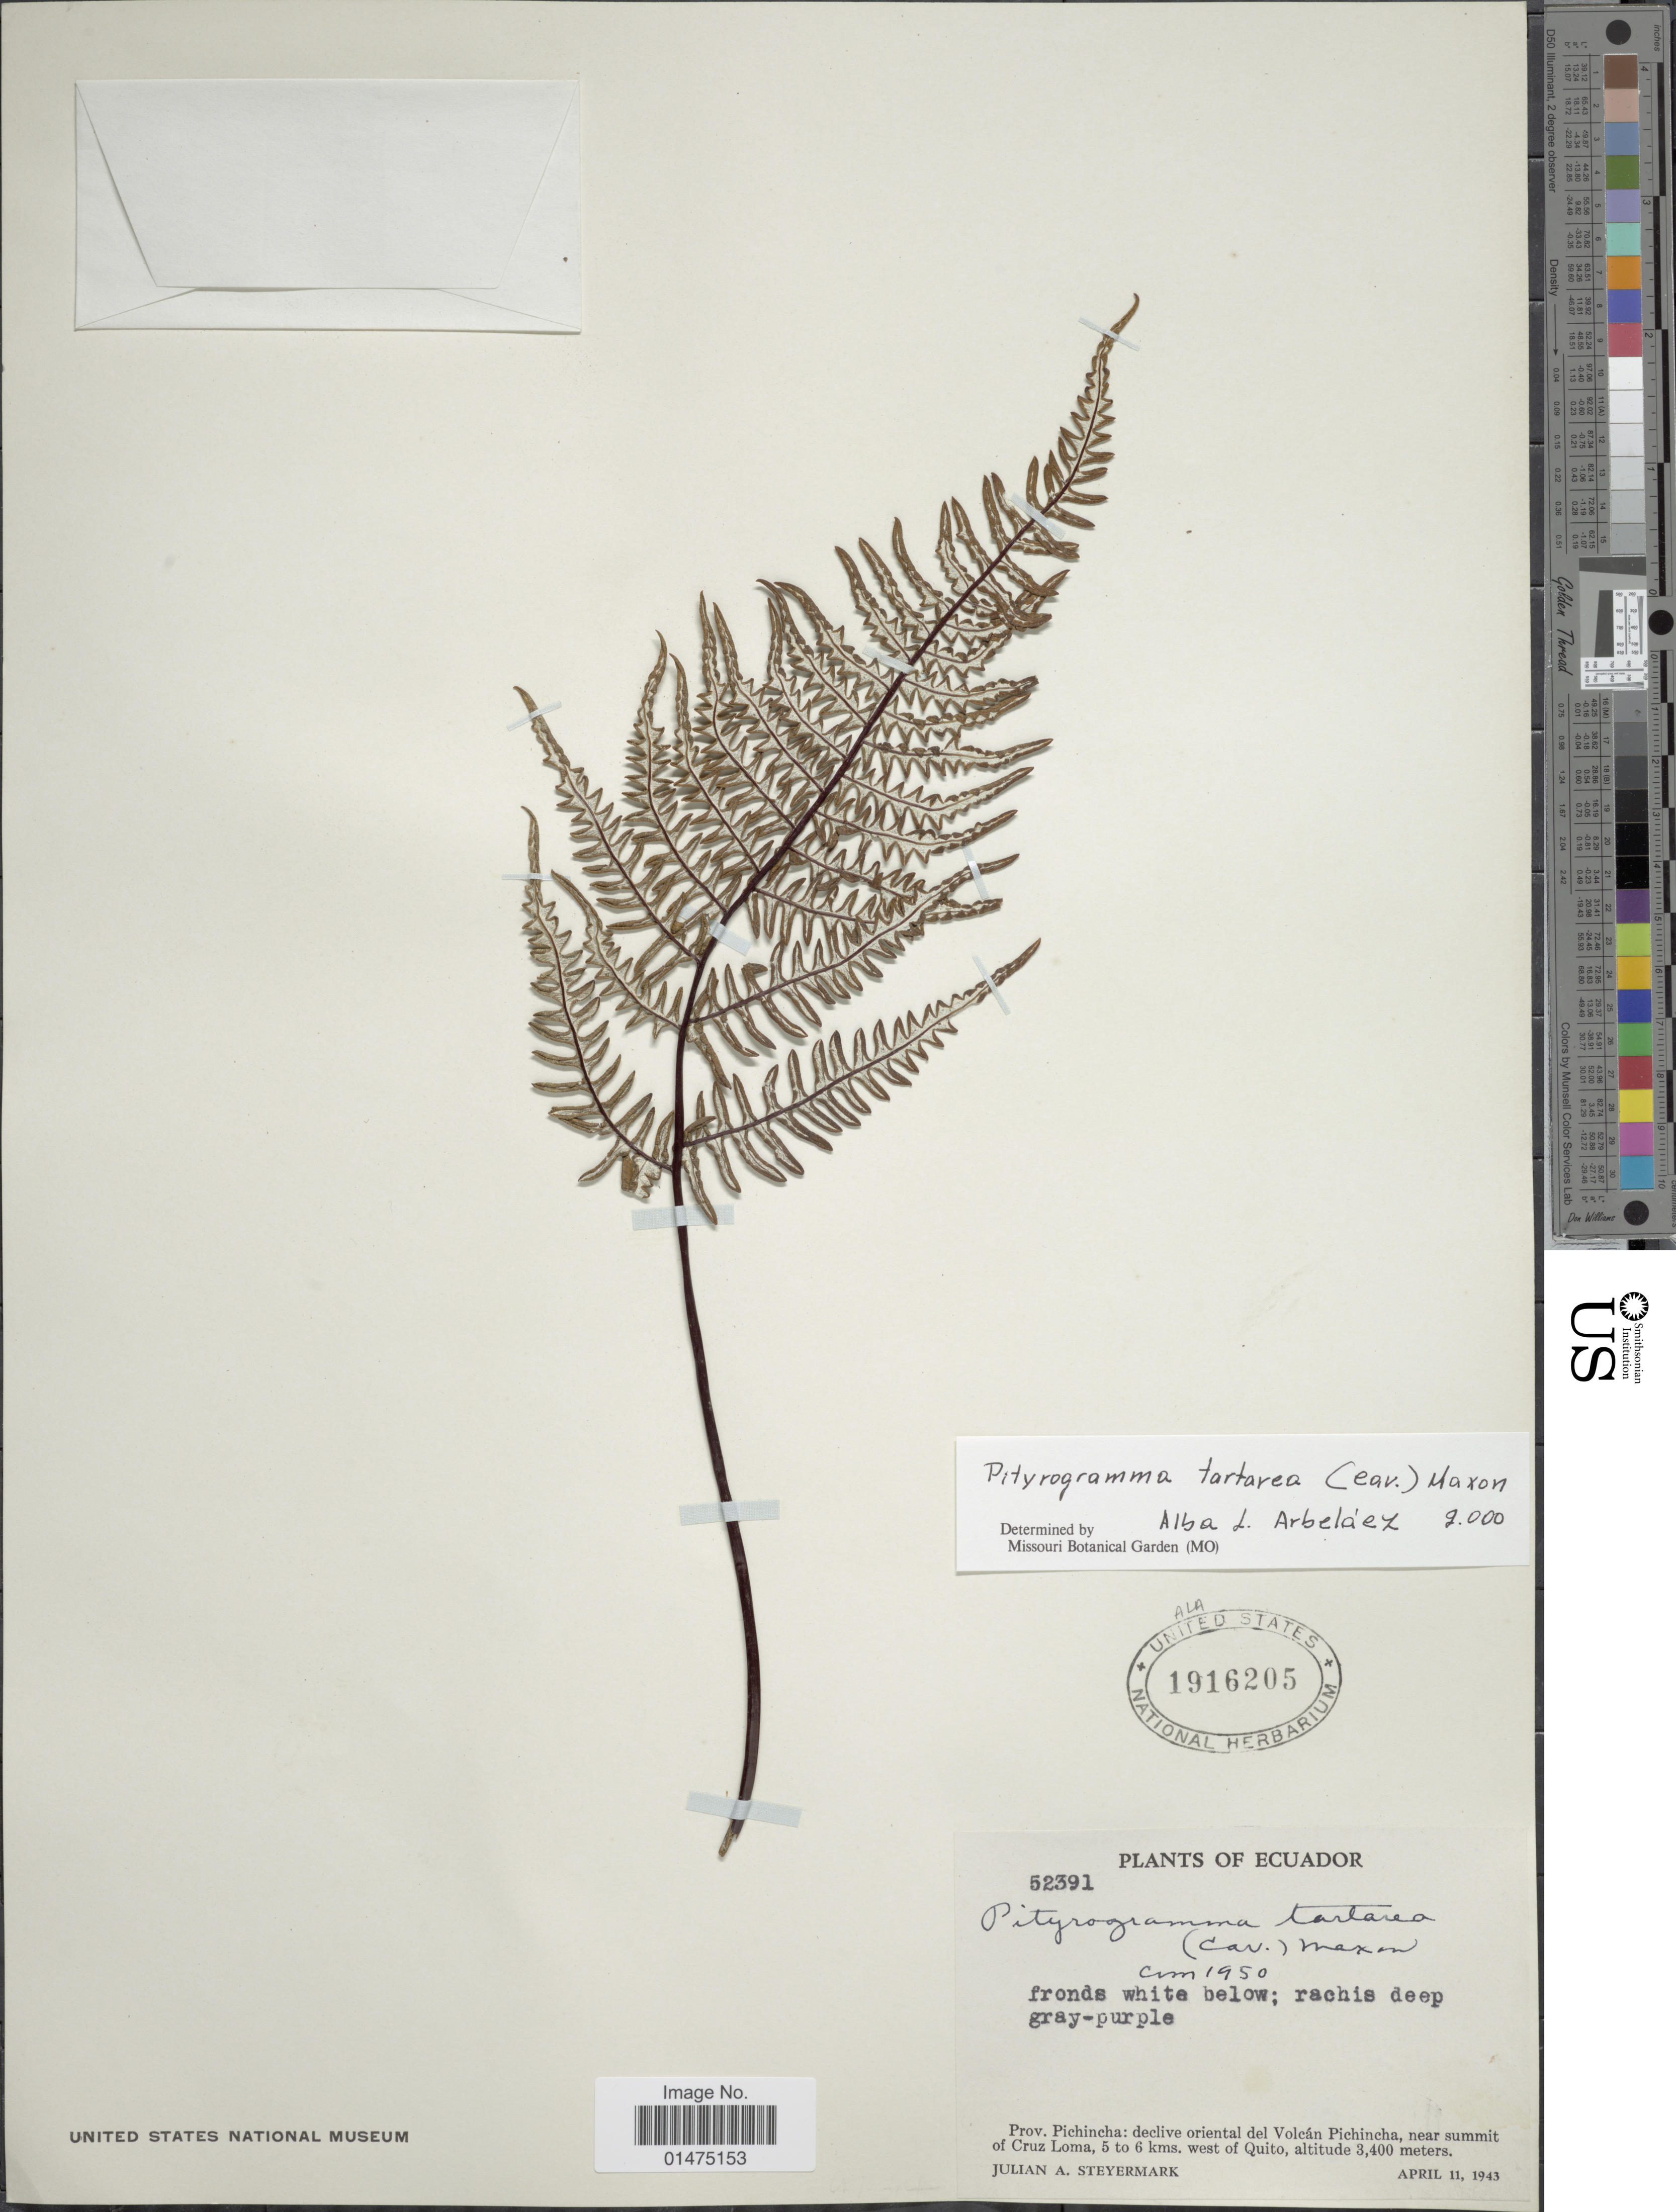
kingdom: Plantae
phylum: Tracheophyta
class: Polypodiopsida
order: Polypodiales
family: Pteridaceae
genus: Pityrogramma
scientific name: Pityrogramma tartarea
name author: (Cav.) Maxon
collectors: J. Steyermark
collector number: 52391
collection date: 1943-04-11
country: Ecuador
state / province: Pichincha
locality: Declive oriental del Volcán Pichincha, near summit of Cruz Loma, 5 to 6 kms. west of Quito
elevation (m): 3400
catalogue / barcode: US 1916205